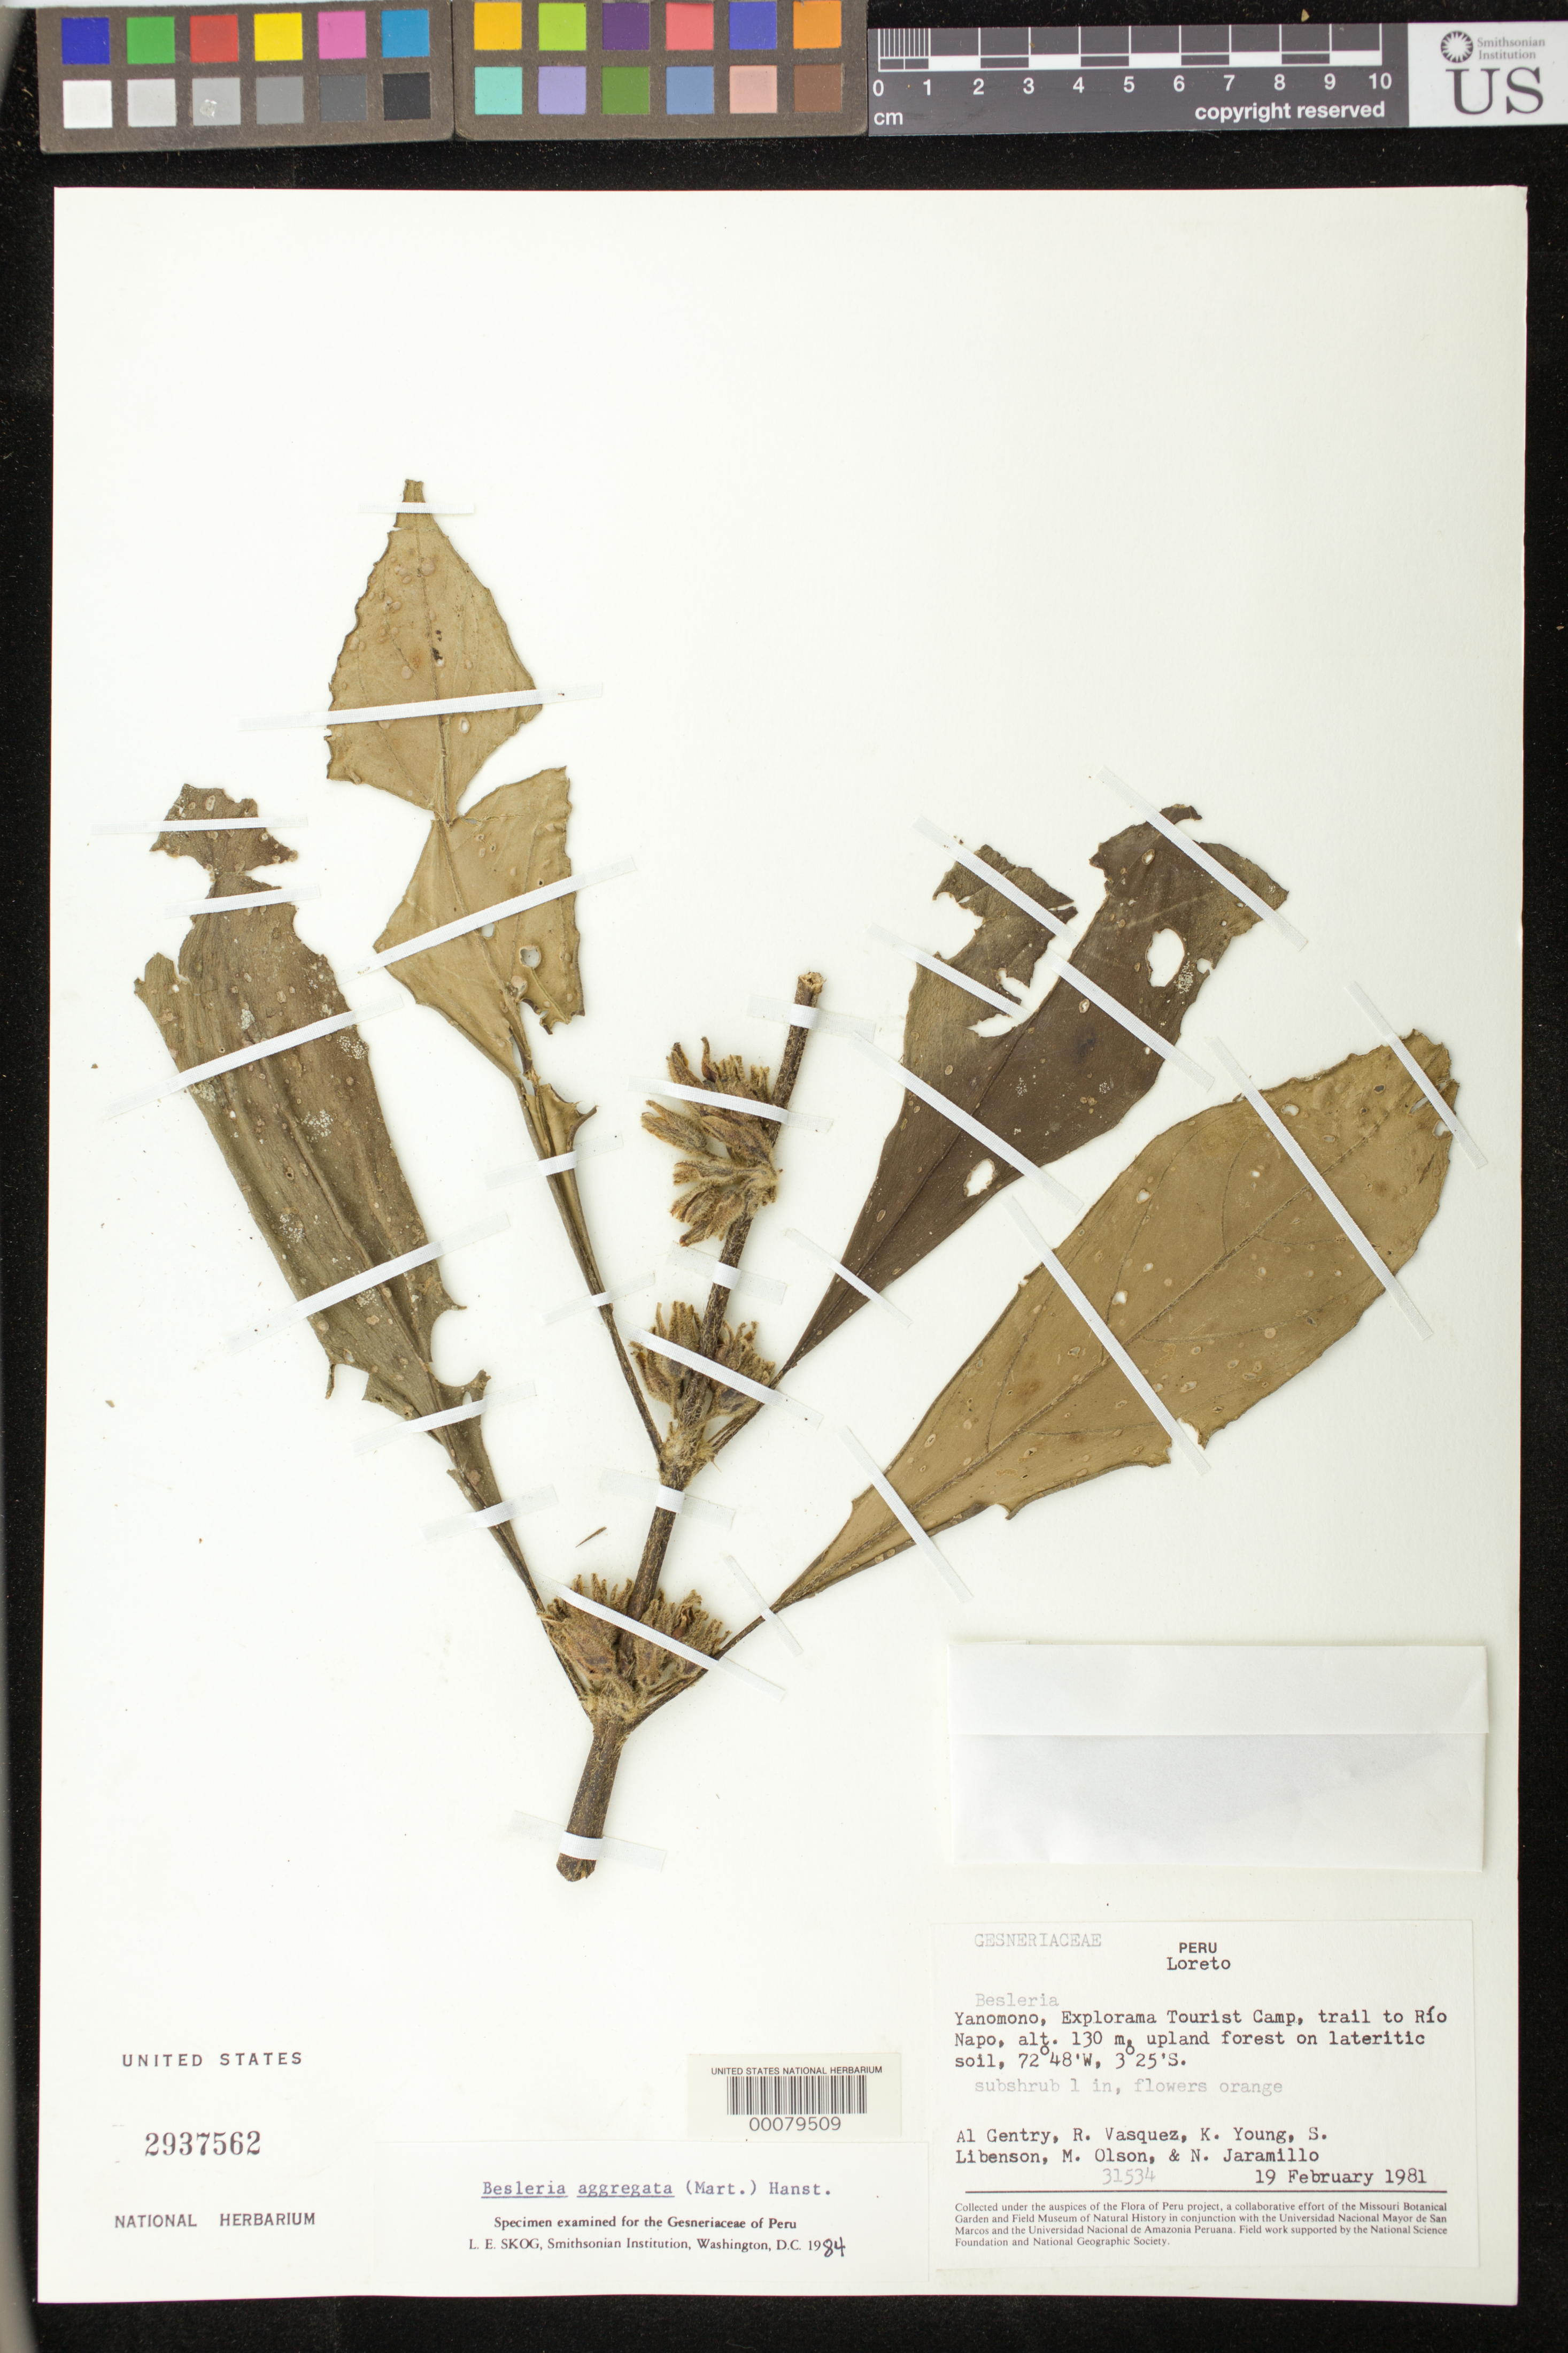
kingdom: Plantae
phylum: Tracheophyta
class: Magnoliopsida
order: Lamiales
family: Gesneriaceae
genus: Besleria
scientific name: Besleria aggregata var. aggregata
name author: (Mart.) Hanst.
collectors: A. H. Gentry & et al.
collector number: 31534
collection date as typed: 19 Feb 1981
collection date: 1981-02-19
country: Peru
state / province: Loreto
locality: Prov. Maynas; Yanomono, Explorama Tourist Camp, trail to Rio Napo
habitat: Upland forest on lateritic soil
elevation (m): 130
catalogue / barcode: US 2937562